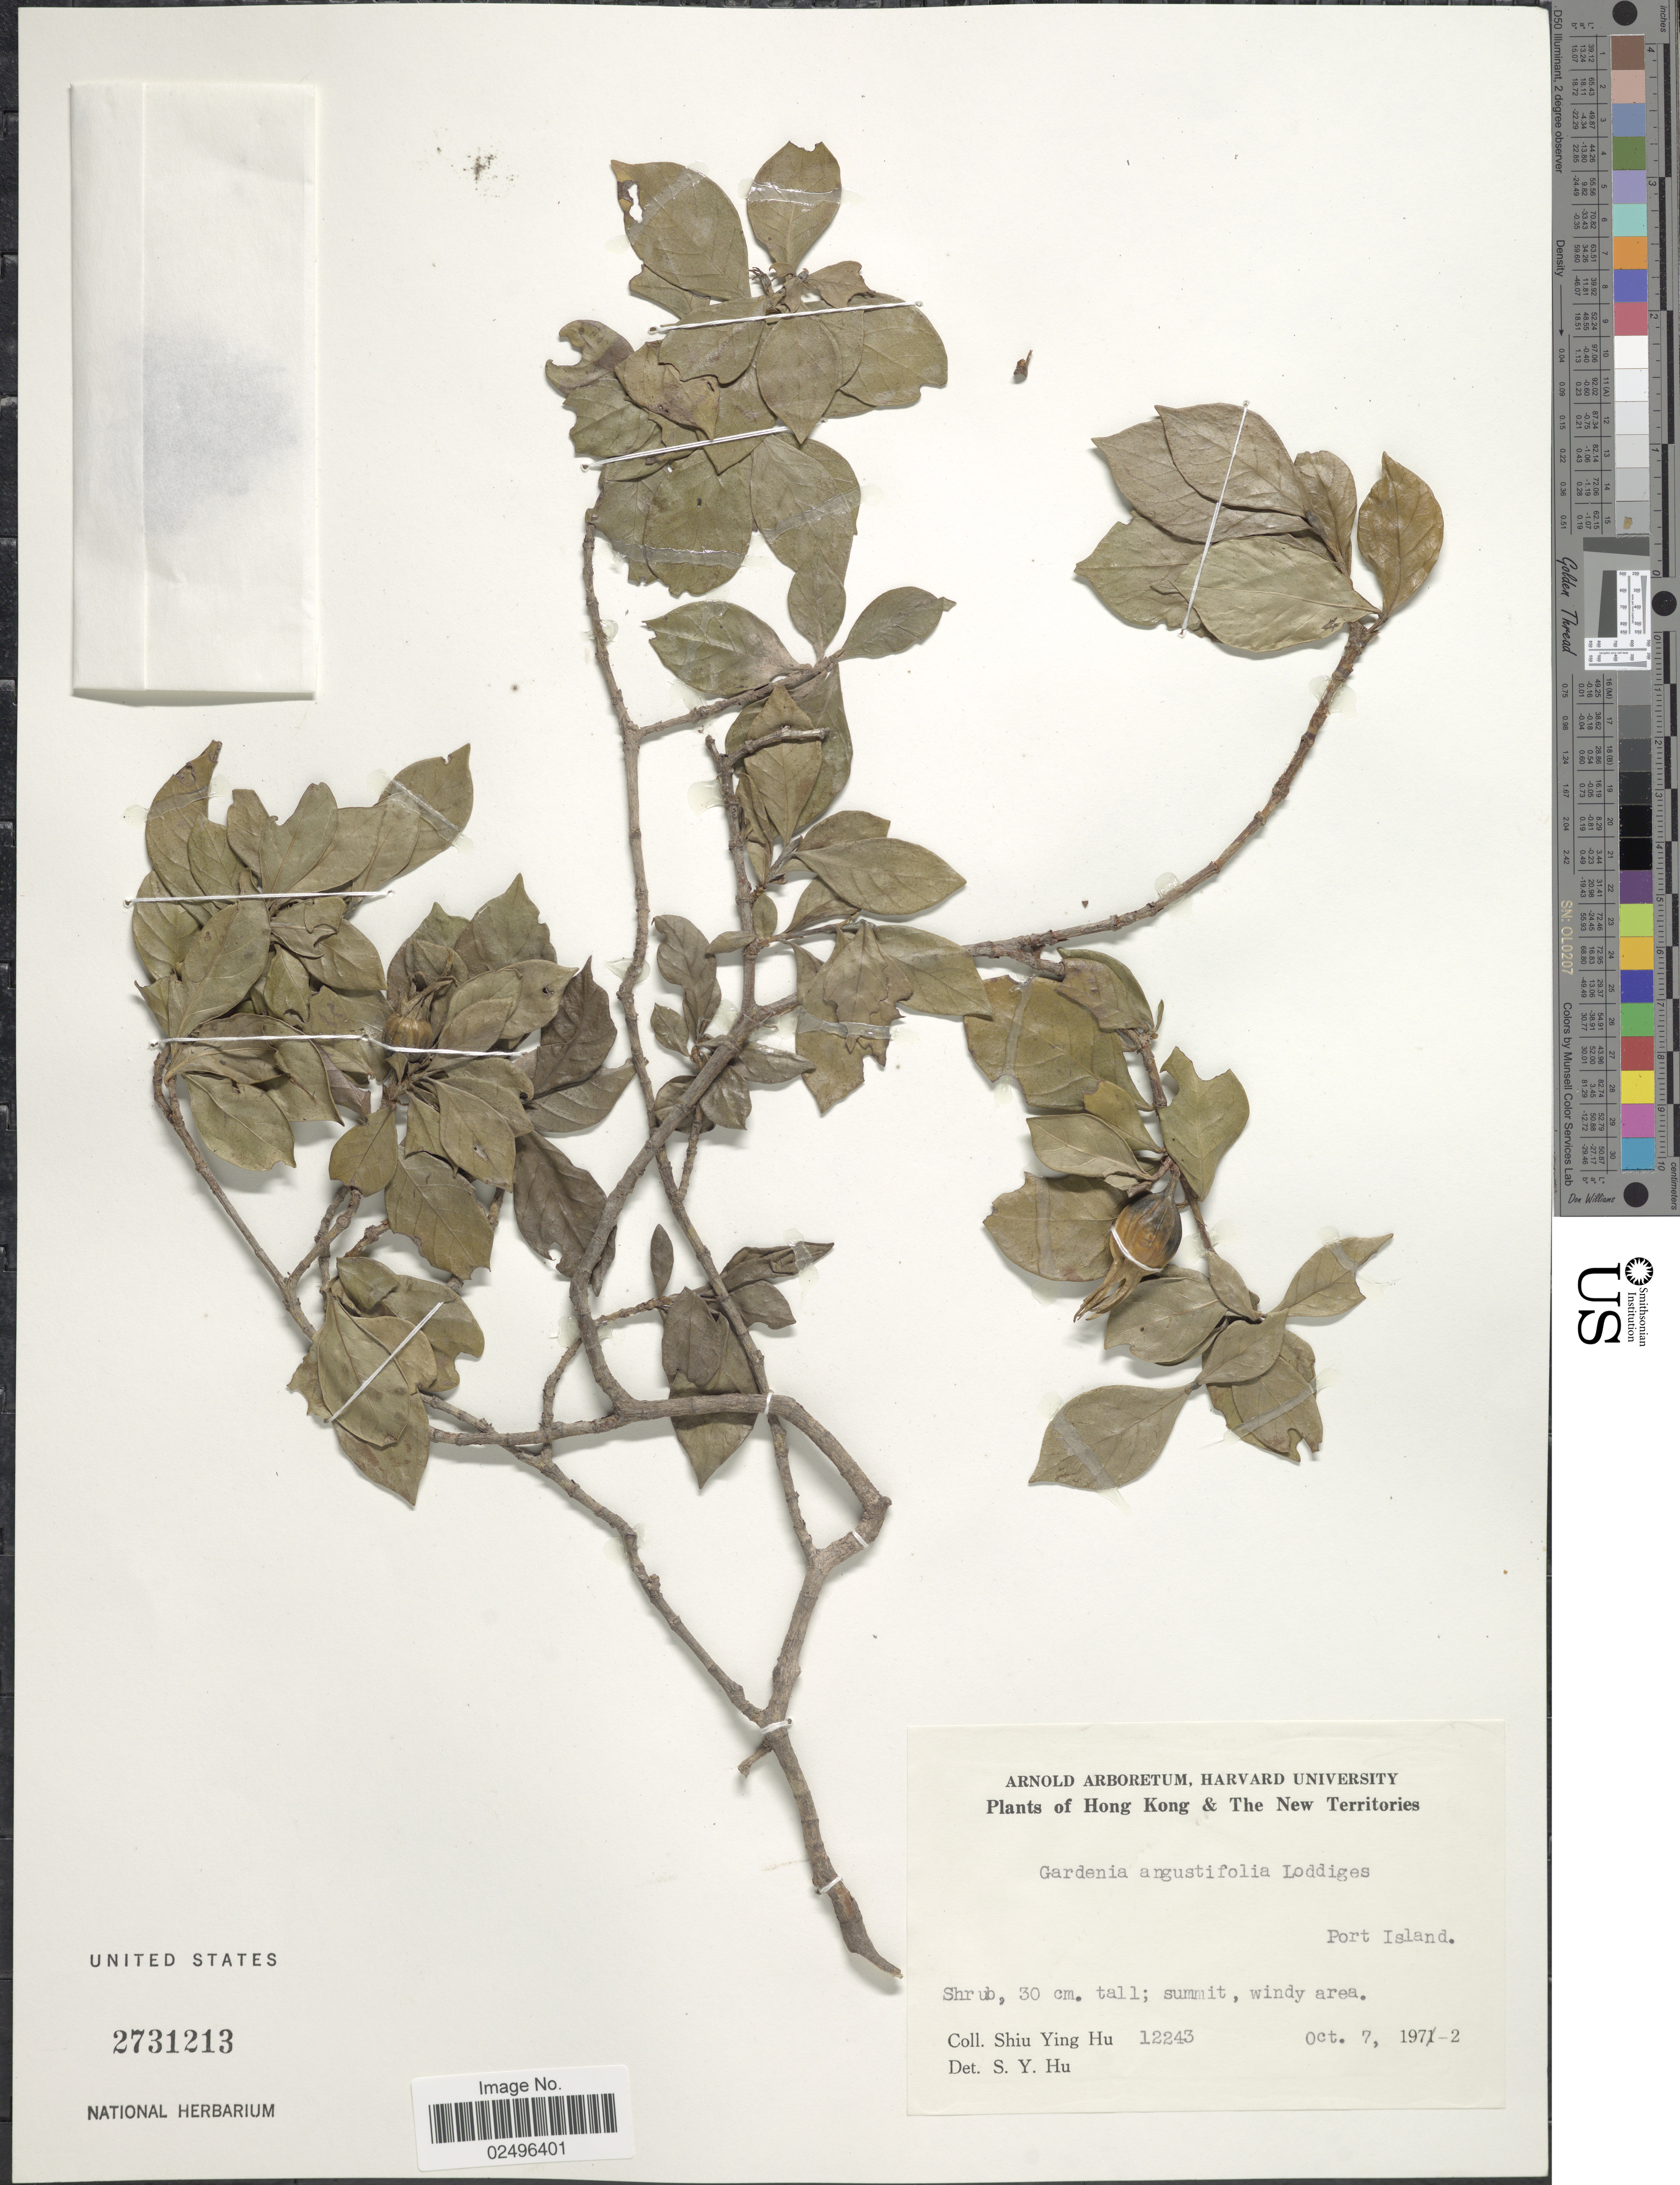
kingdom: Plantae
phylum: Tracheophyta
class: Magnoliopsida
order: Gentianales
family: Rubiaceae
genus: Gardenia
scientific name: Gardenia angustifolia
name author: Lodd.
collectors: S. Y. Hu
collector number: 12243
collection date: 1972-10-07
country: China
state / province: Hong Kong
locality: Hong Kong & The New Territories, Port Island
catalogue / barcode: US 2731213